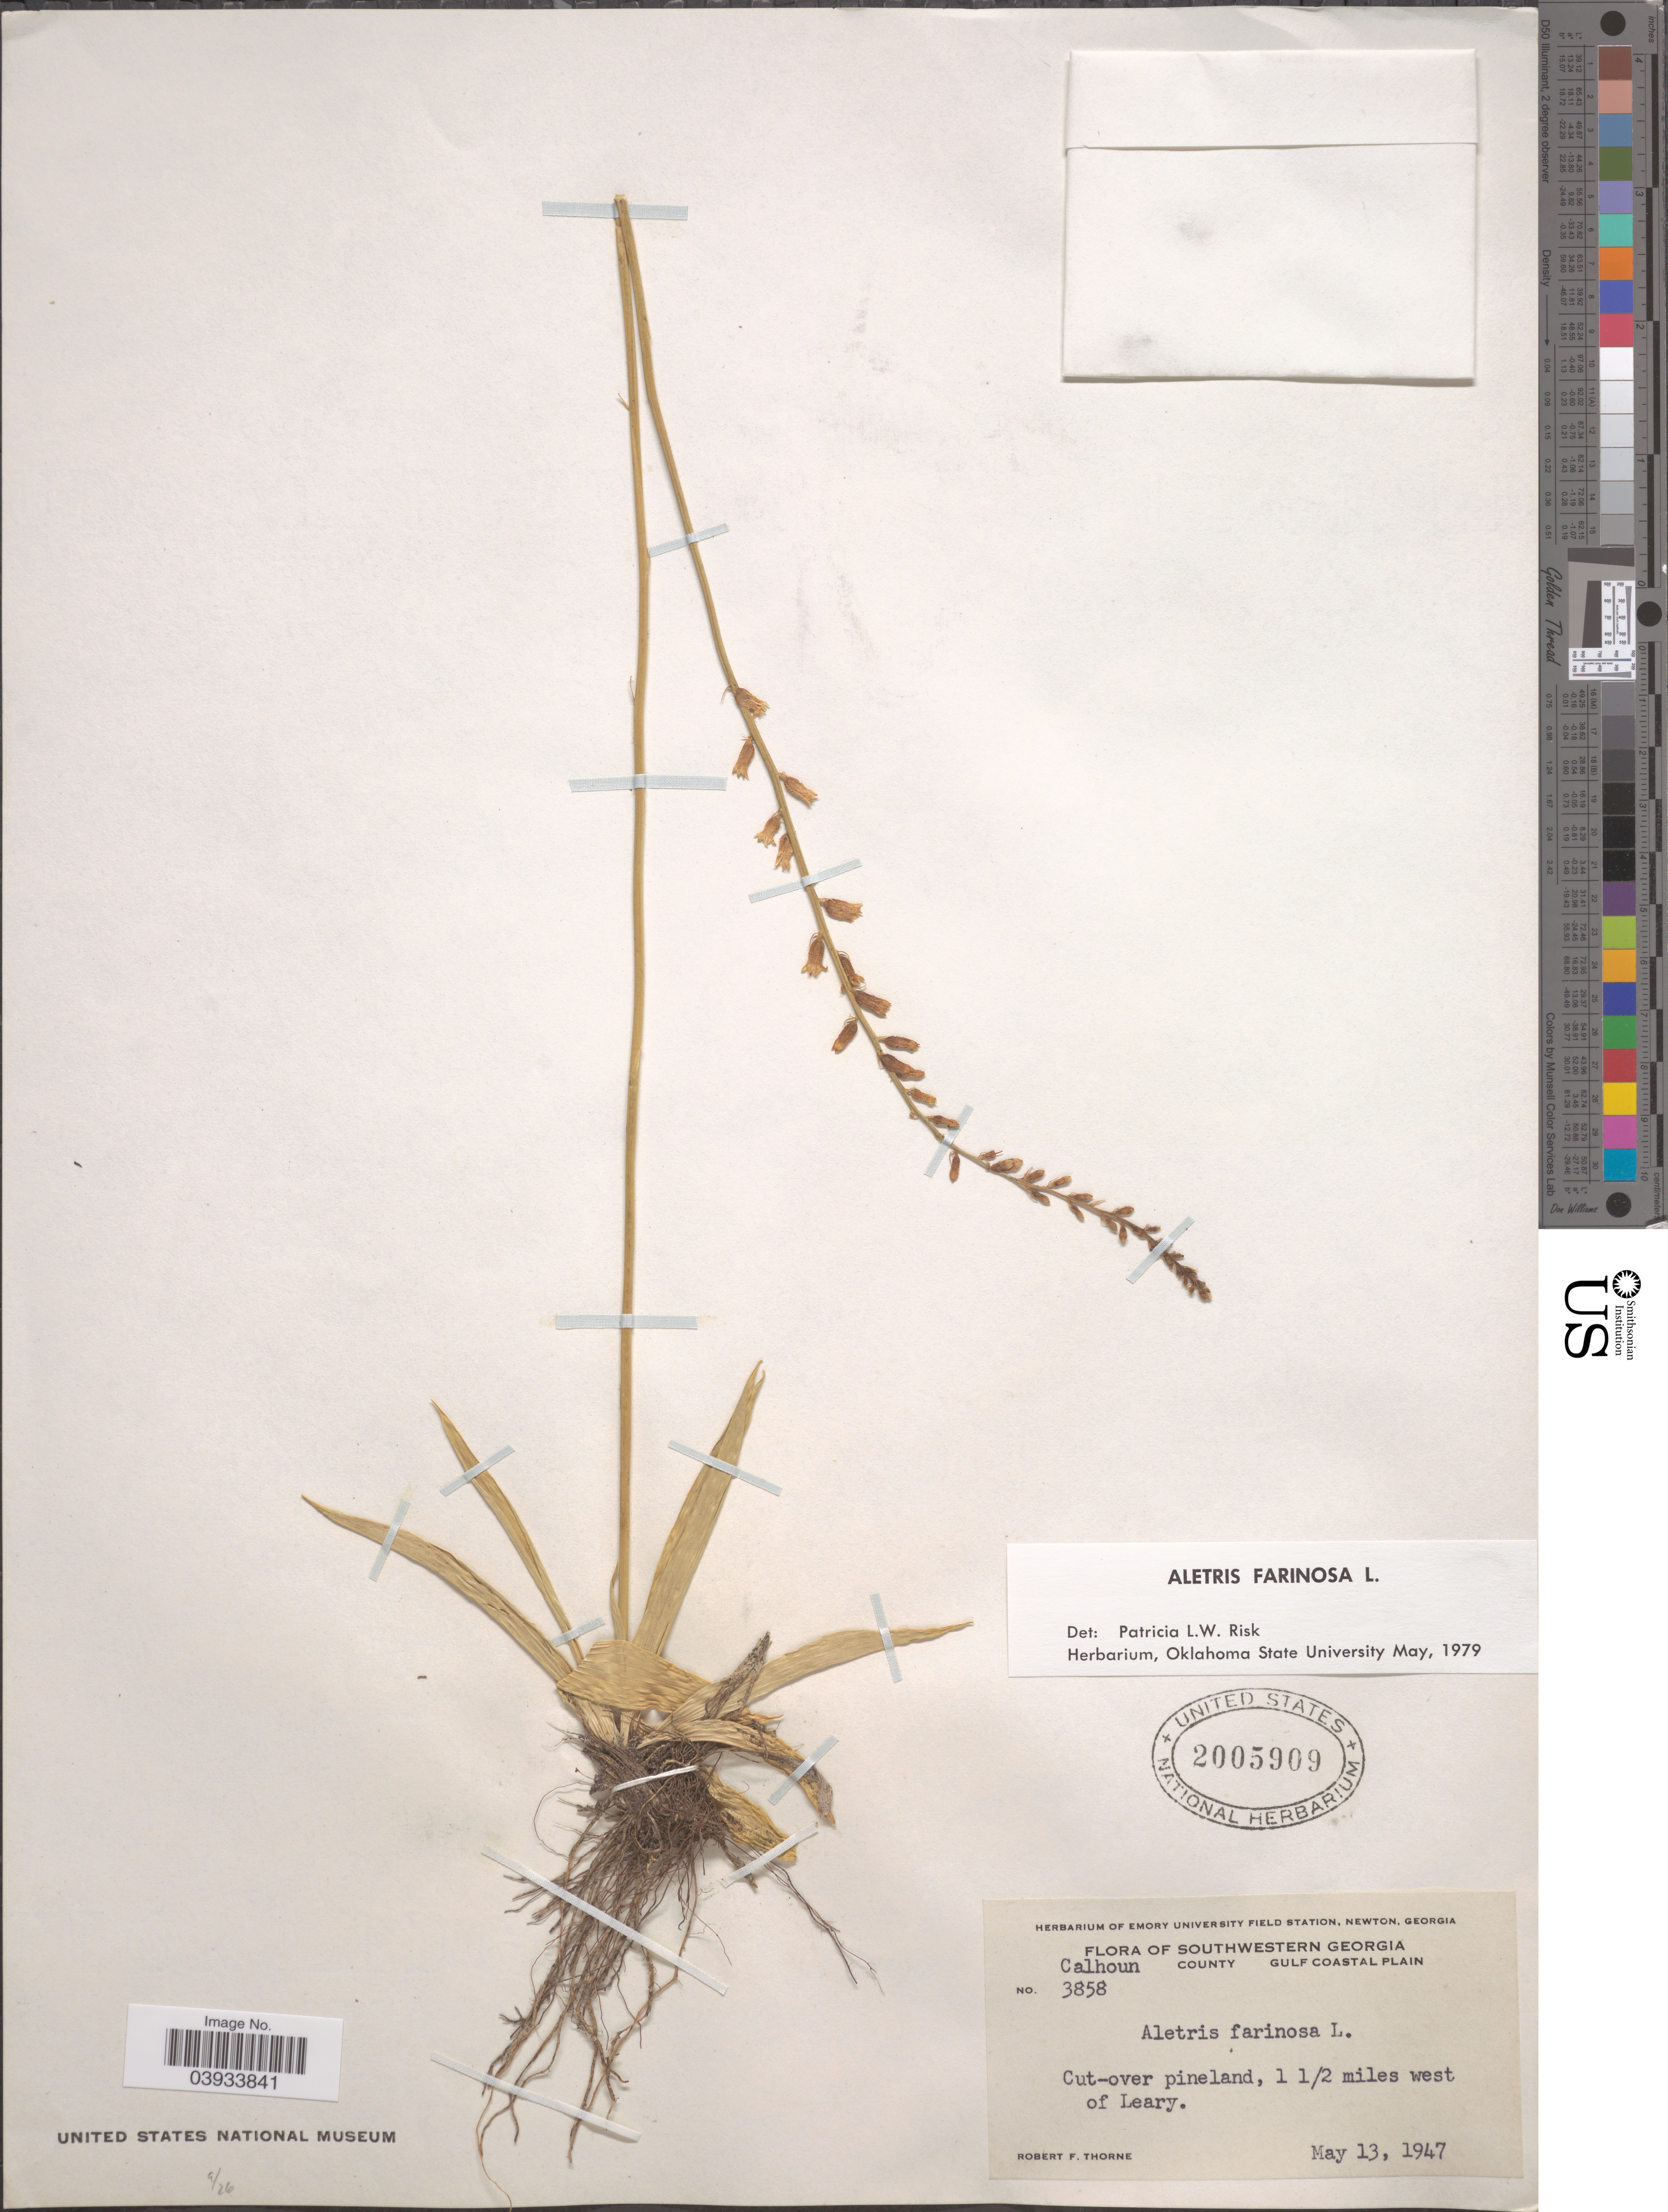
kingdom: Plantae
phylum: Tracheophyta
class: Liliopsida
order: Dioscoreales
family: Nartheciaceae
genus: Aletris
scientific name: Aletris farinosa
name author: L.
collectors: R. F. Thorne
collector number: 3858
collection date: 1947-05-13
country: United States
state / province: Georgia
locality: Southwestern Georgia. Calhoun County. Gulf Coastal Plain. 1½ miles west of Leary.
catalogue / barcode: US 2005909